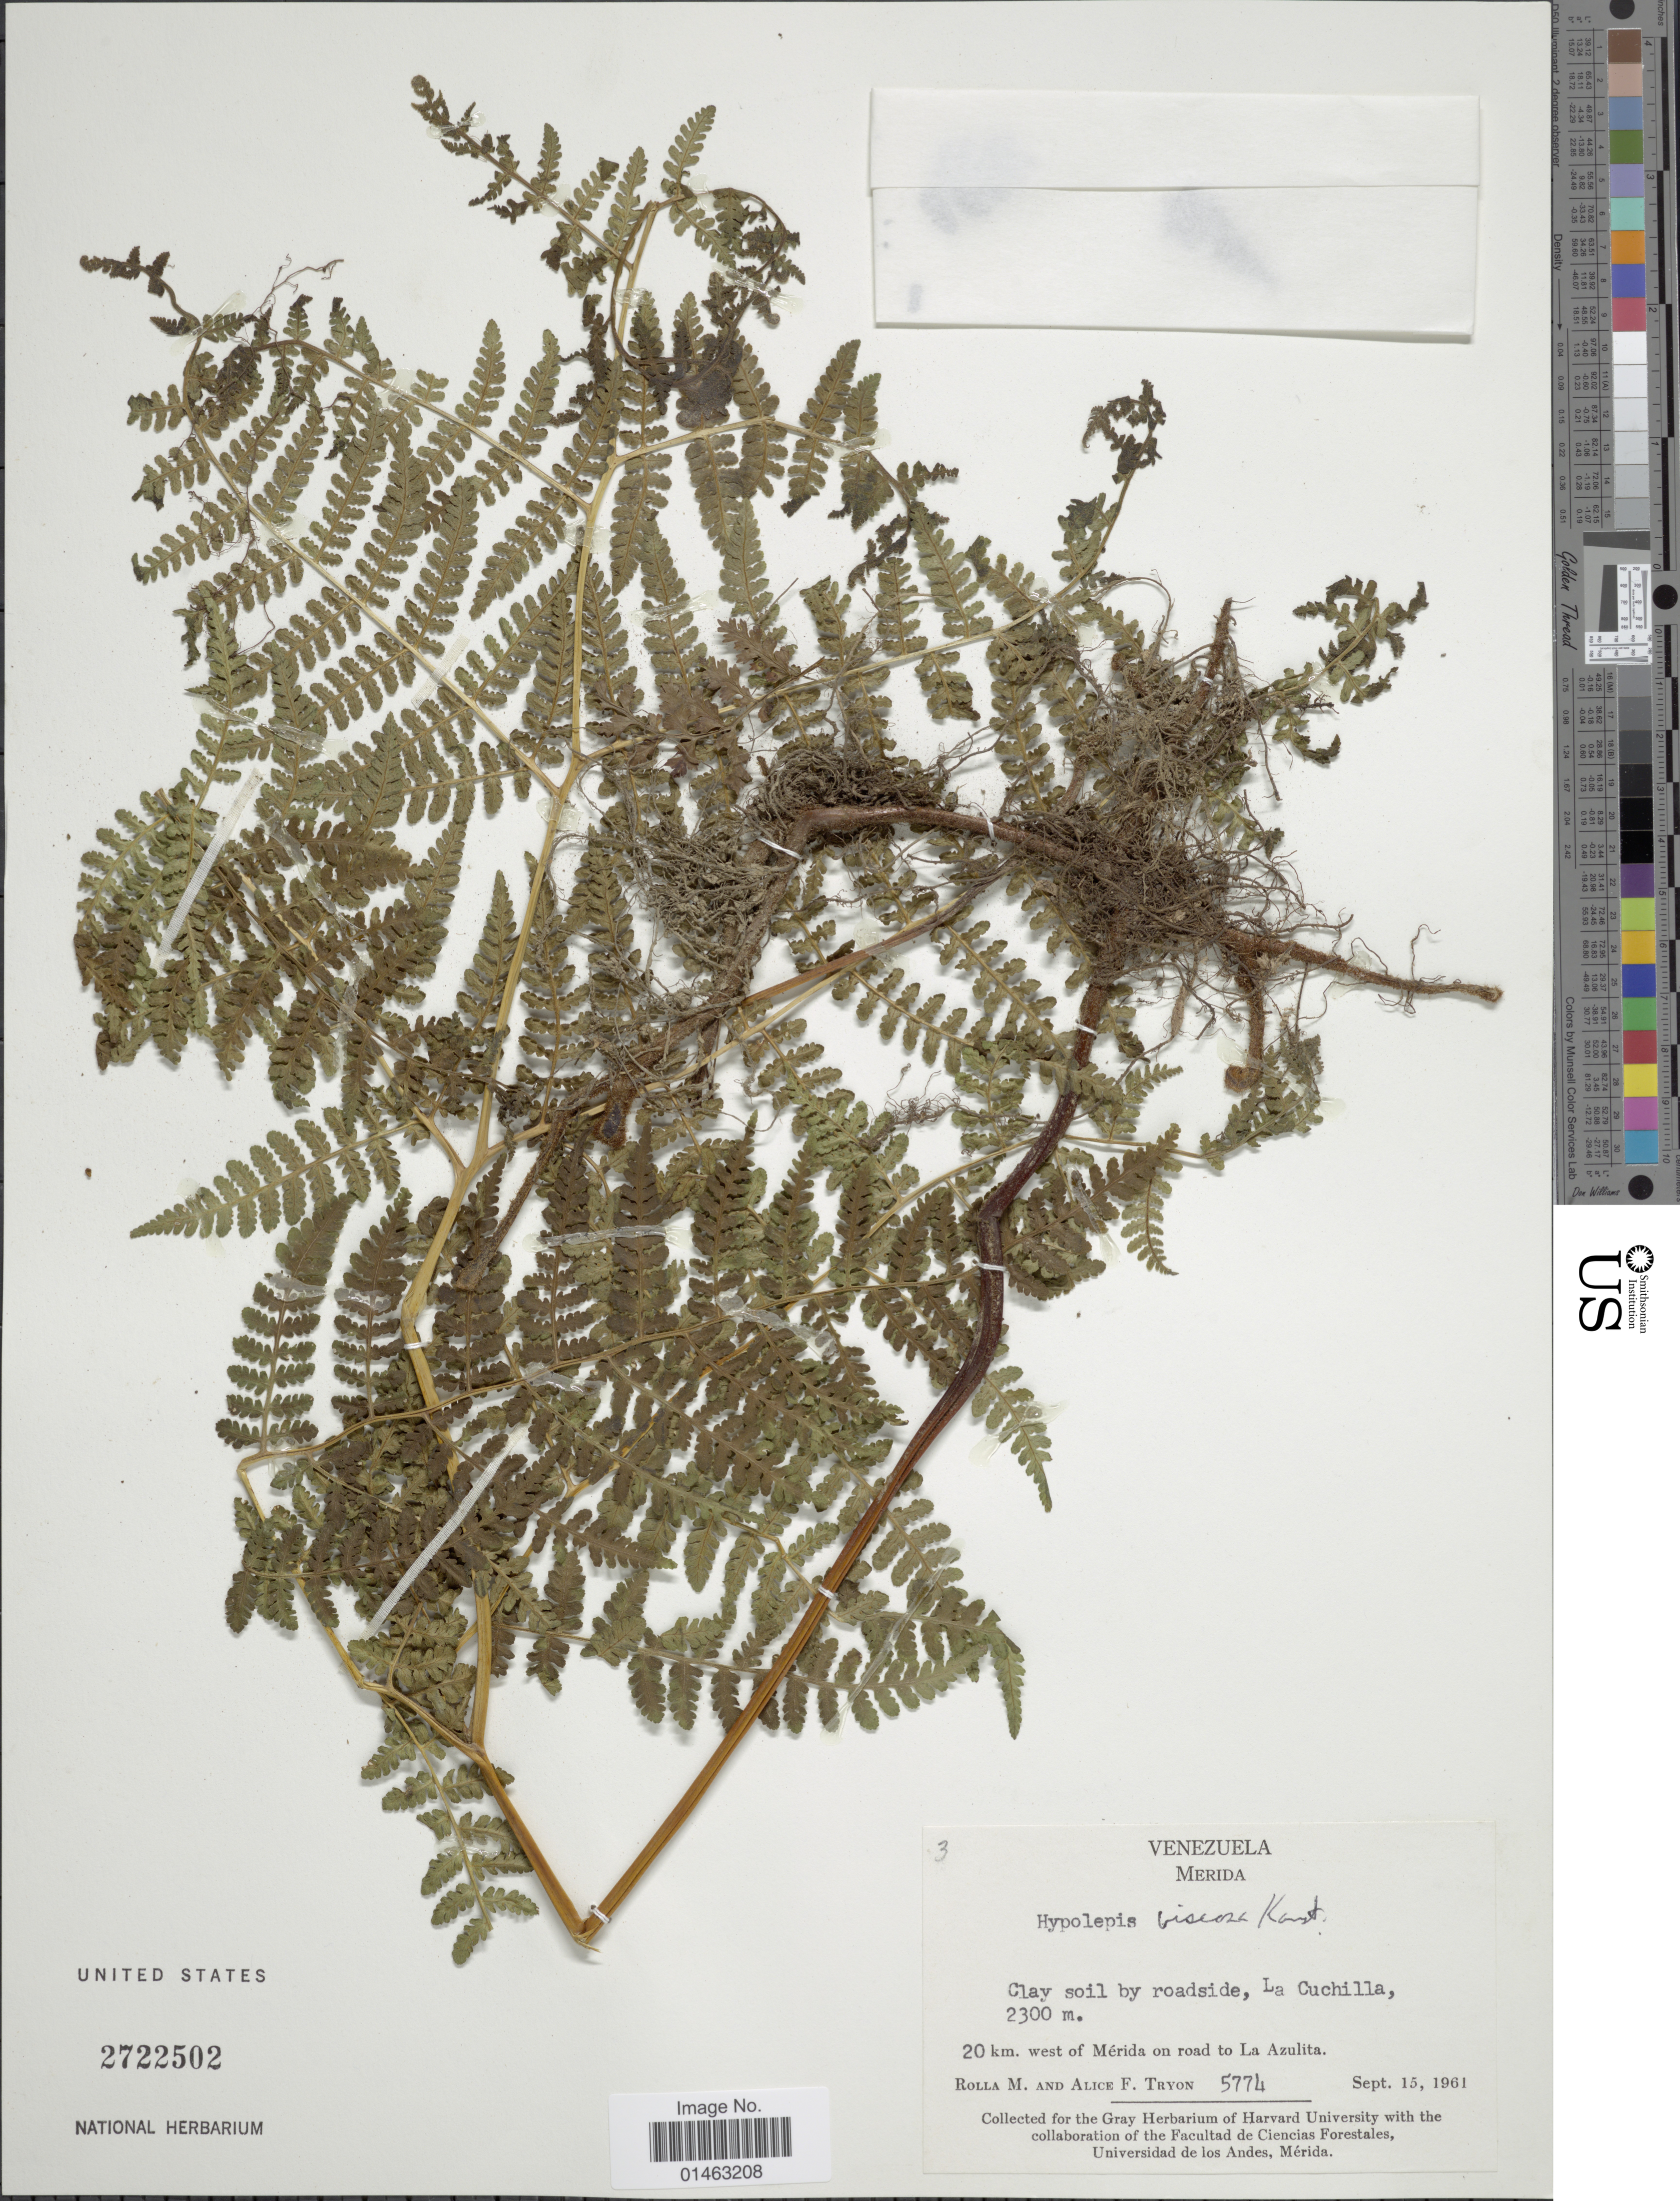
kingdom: Plantae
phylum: Tracheophyta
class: Polypodiopsida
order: Polypodiales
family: Dennstaedtiaceae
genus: Hypolepis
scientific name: Hypolepis viscosa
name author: H. Karst.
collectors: M. Rolla & A. F. Tryon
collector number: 5774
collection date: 1961-09-15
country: Venezuela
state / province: Mérida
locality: Clay soil by roadside, La Cuchilla. 20 km. west of Mérida on road to La Azulita.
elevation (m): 2300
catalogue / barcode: US 2722502